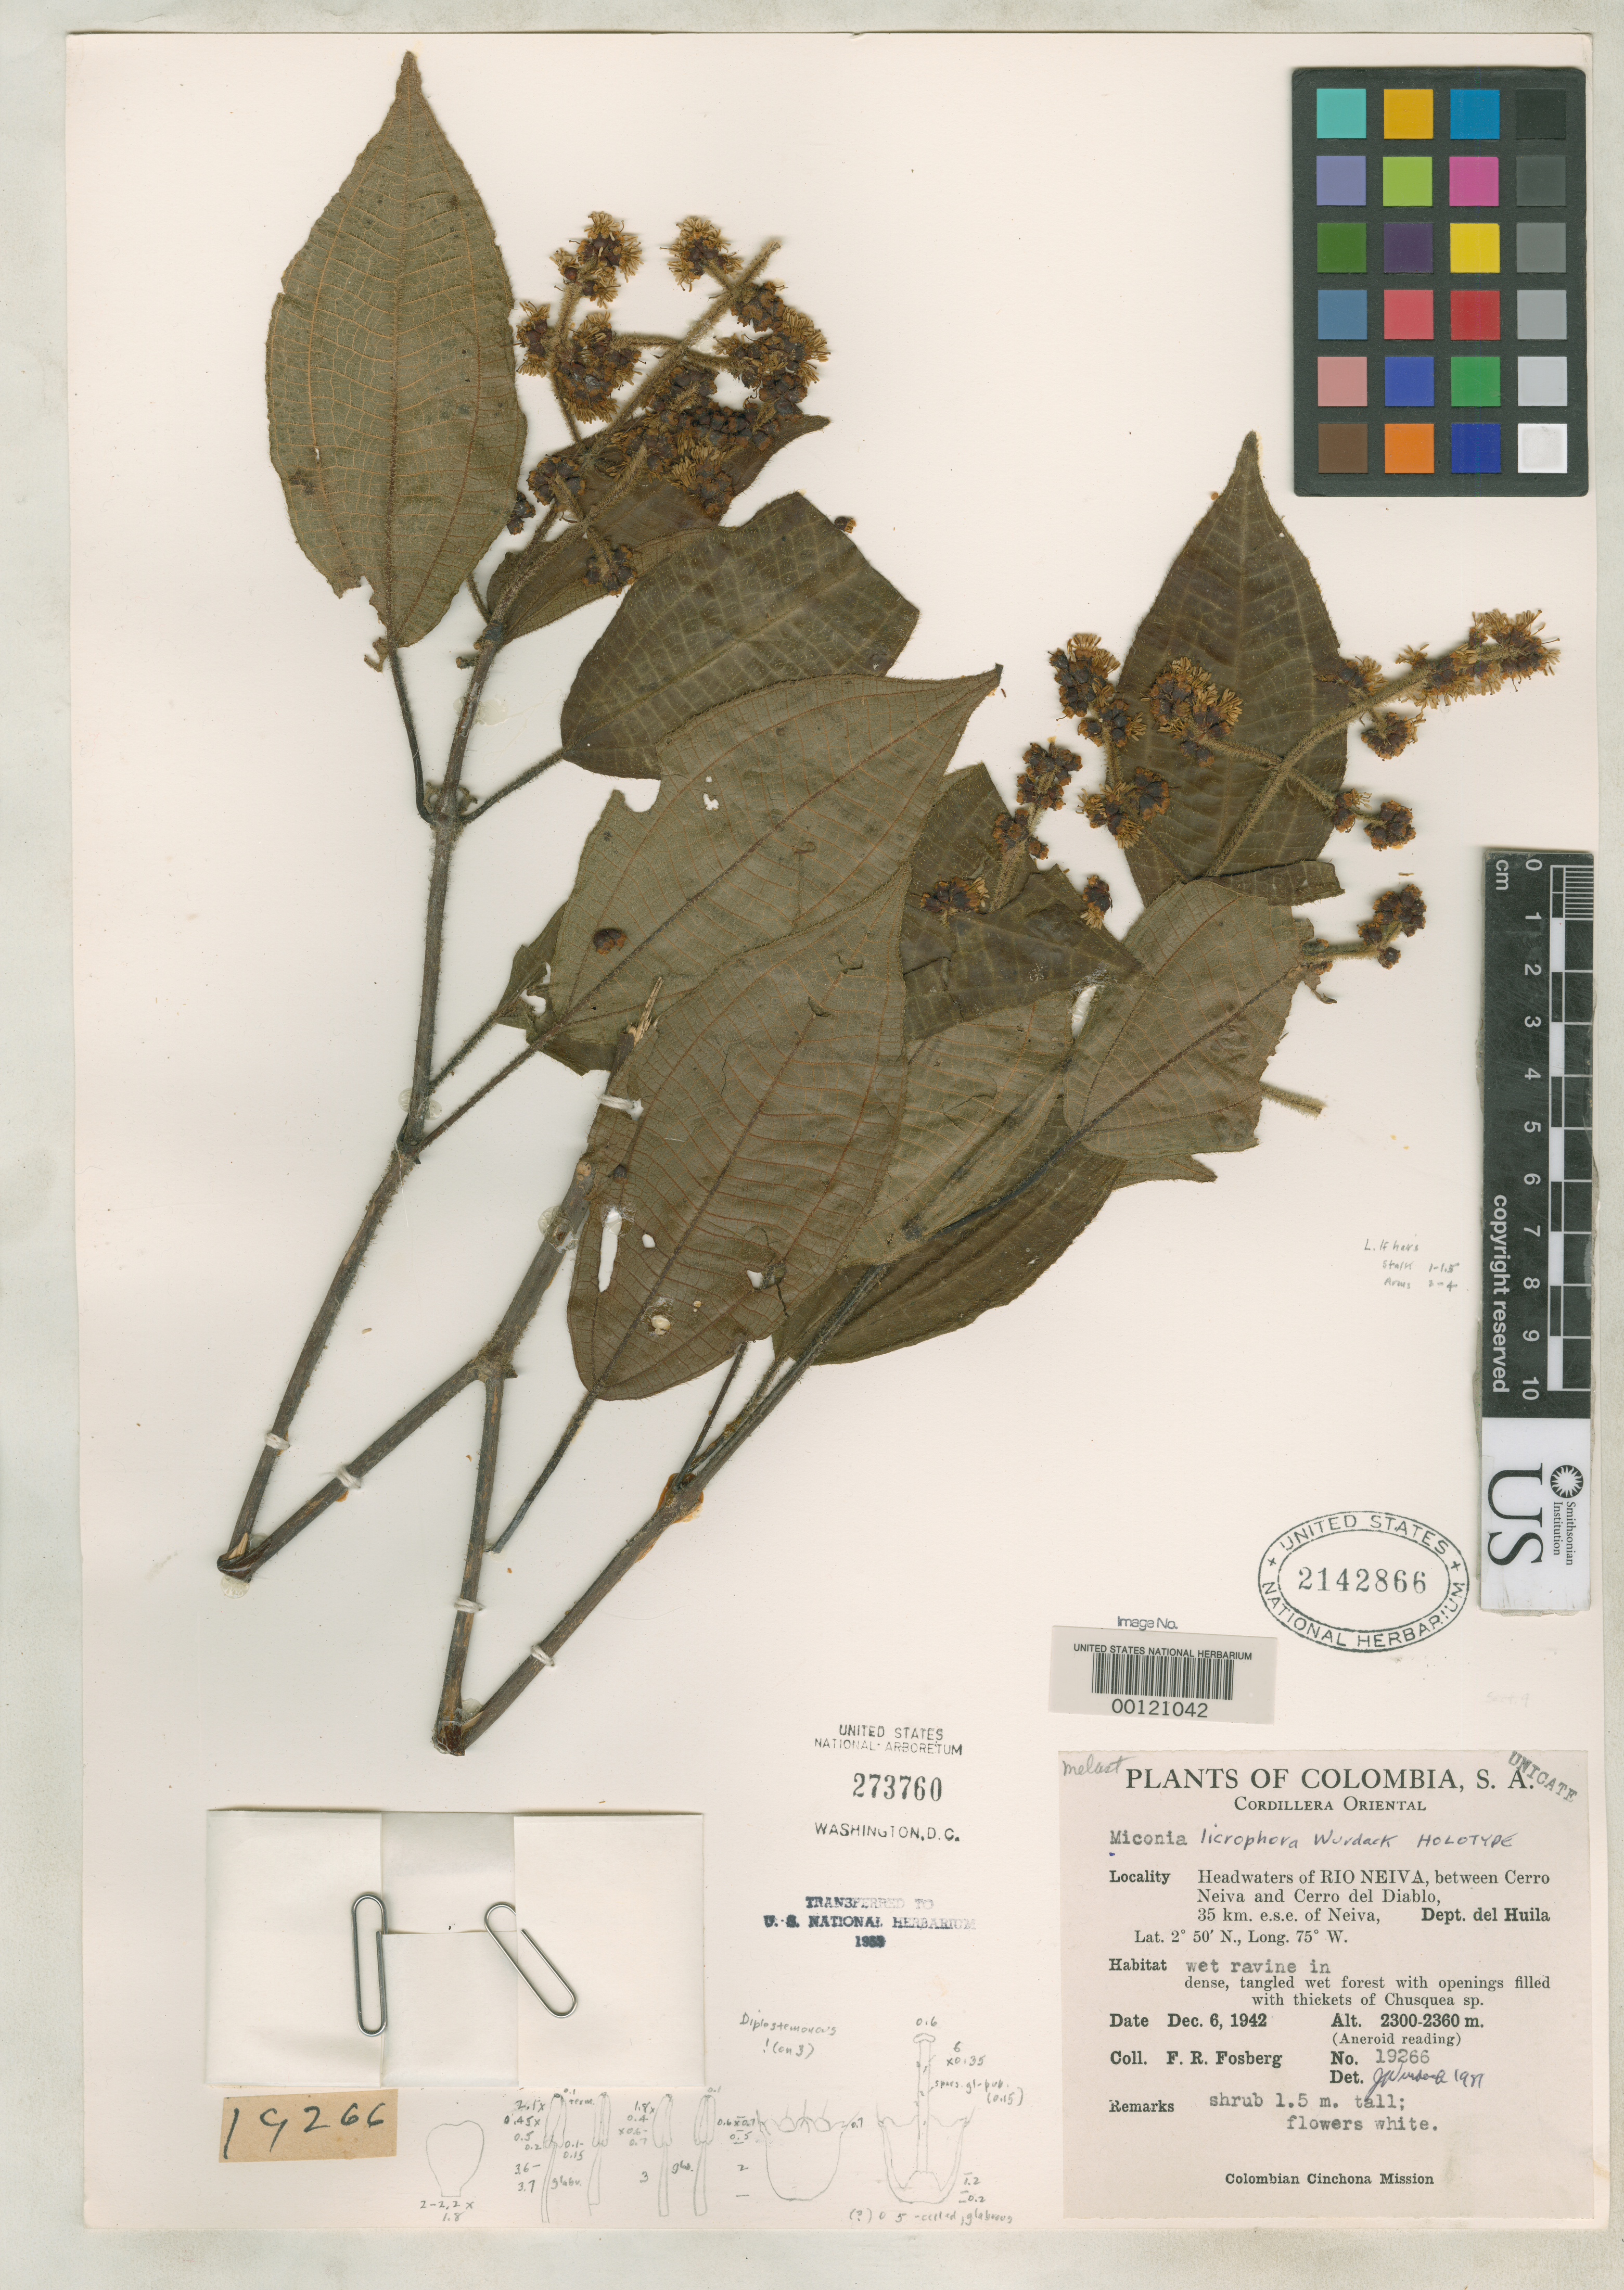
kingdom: Plantae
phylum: Tracheophyta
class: Magnoliopsida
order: Myrtales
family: Melastomataceae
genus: Miconia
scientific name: Miconia licrophora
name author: Wurdack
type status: Holotype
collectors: F. R. Fosberg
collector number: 19266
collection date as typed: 06 Dec 1942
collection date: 1942-12-06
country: Colombia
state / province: Huila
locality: Headwaters of Rio Neiva.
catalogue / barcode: US 2142866